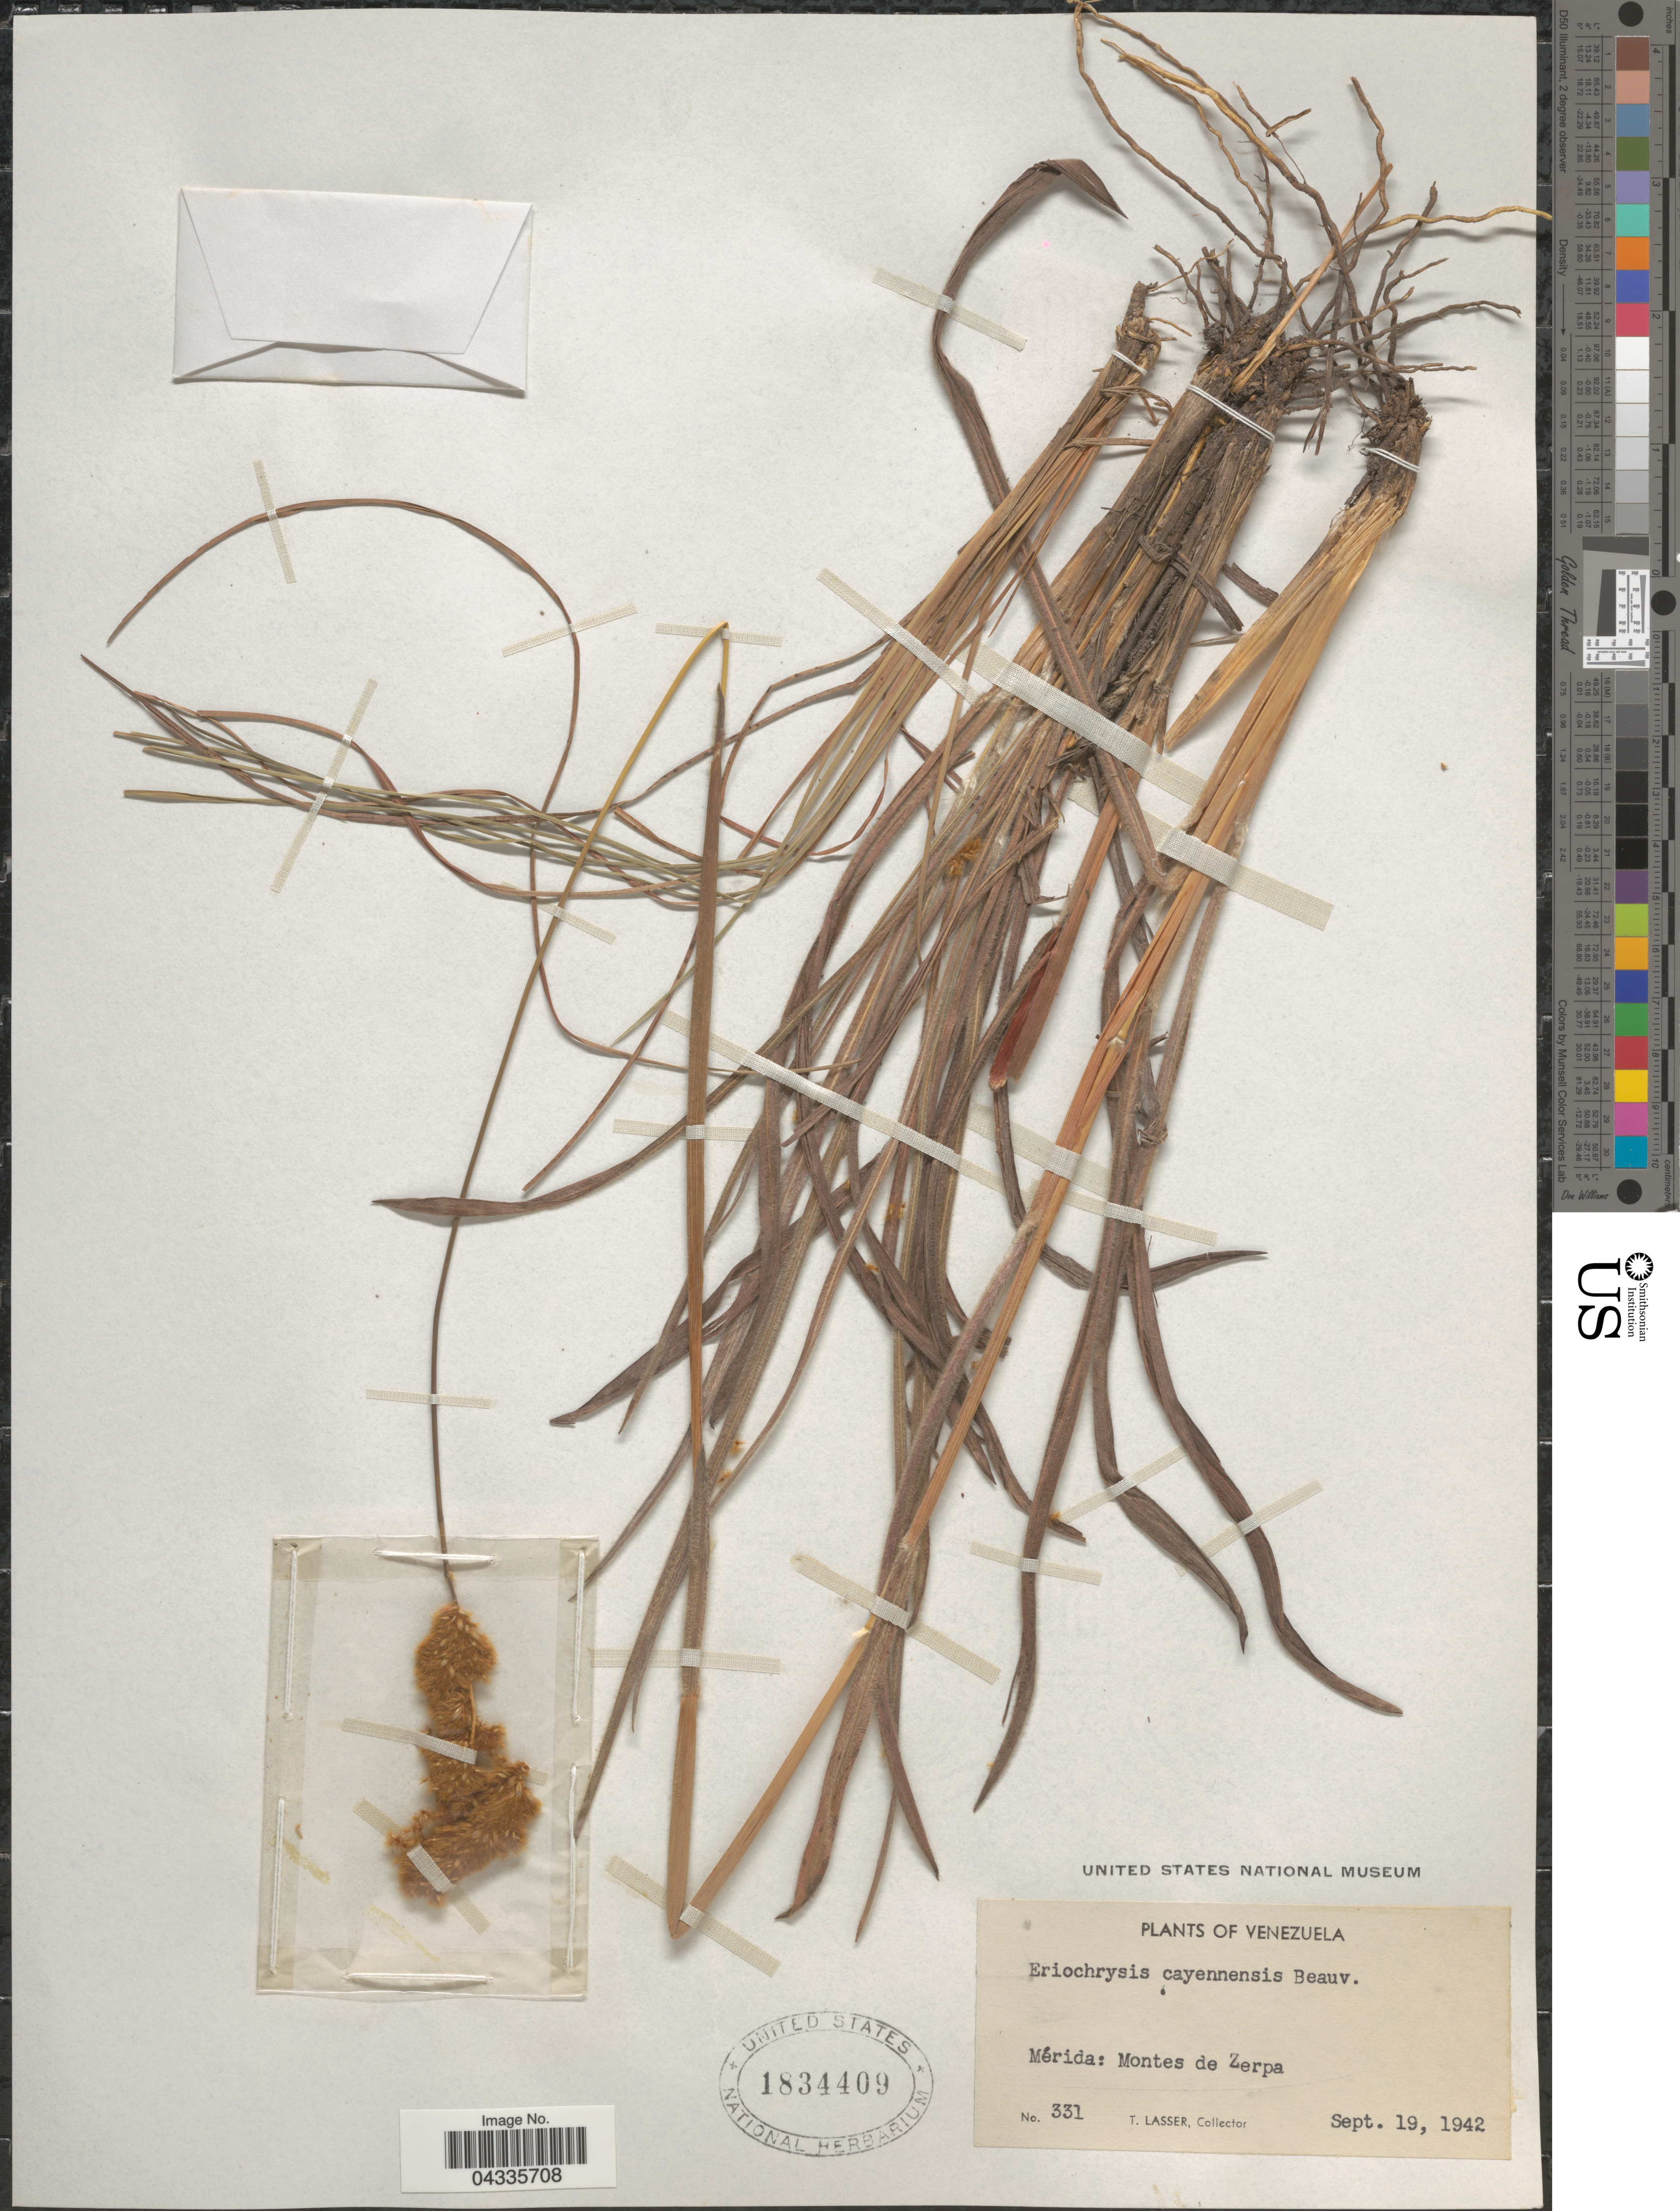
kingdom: Plantae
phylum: Tracheophyta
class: Liliopsida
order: Poales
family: Poaceae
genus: Eriochrysis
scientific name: Eriochrysis cayennensis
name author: P. Beauv.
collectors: T. Lasser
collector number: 331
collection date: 1942-09-19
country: Venezuela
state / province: Merida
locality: Montes de Zerpa.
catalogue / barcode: US 1834409